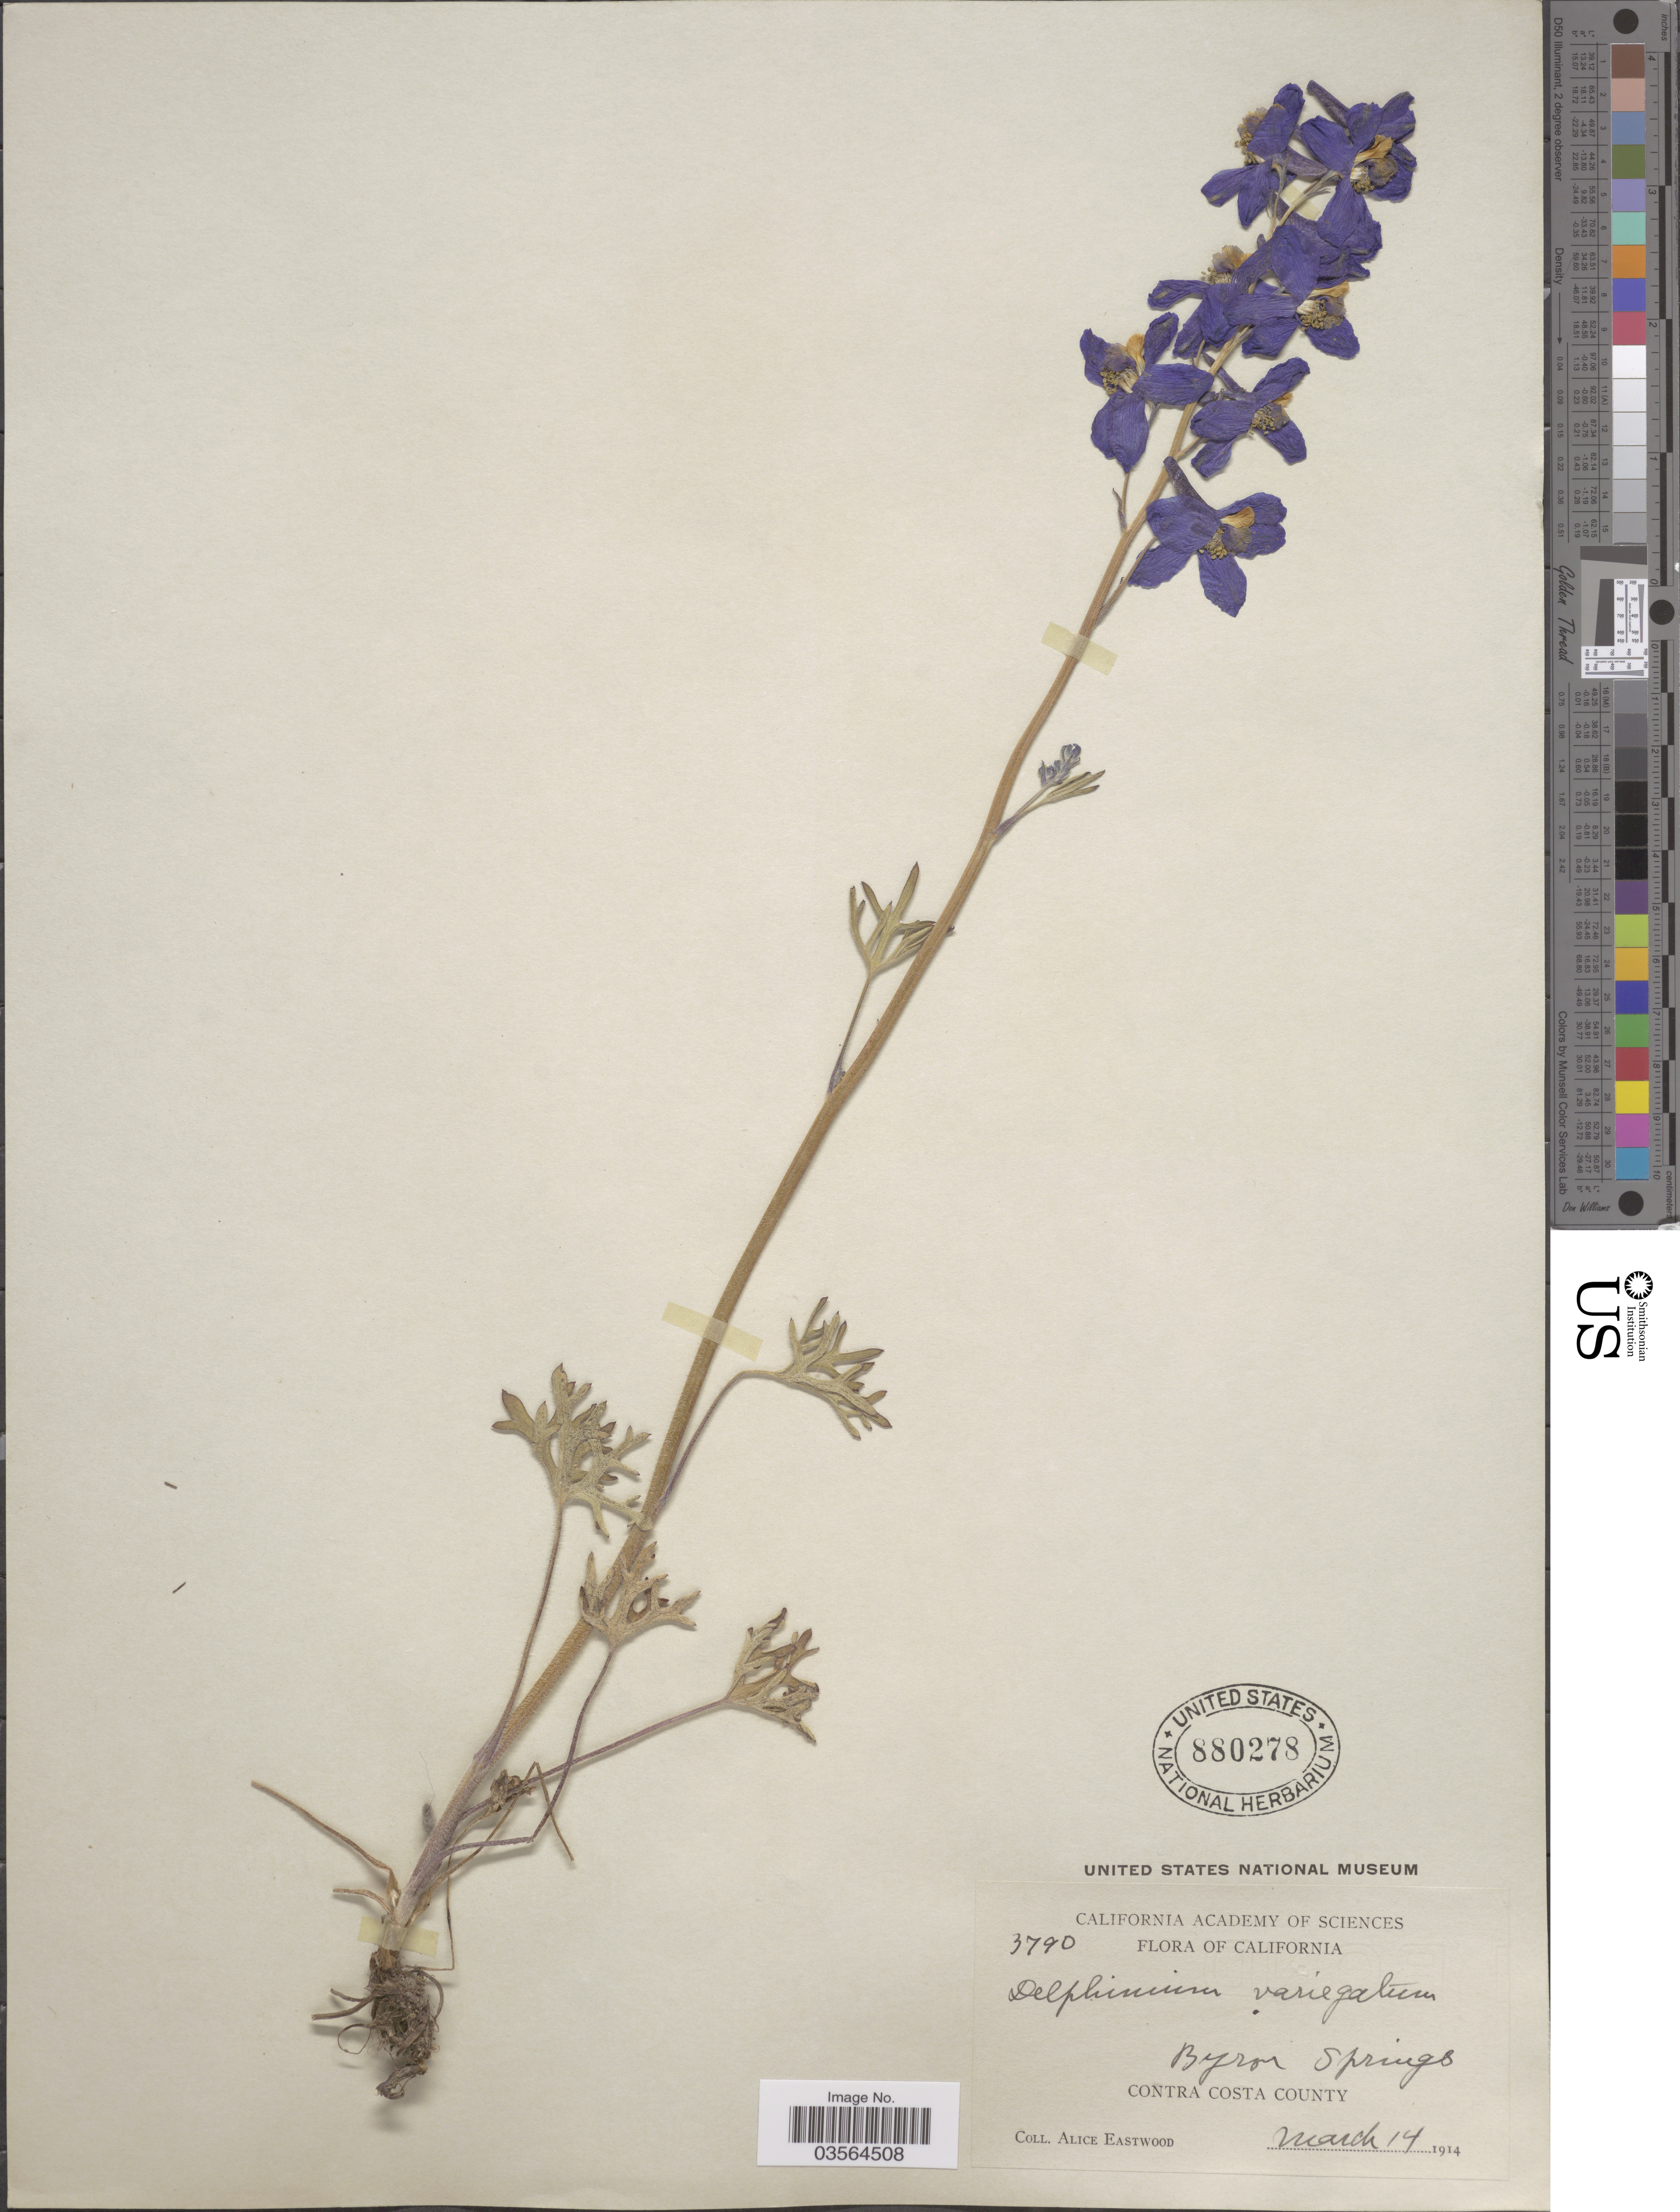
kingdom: Plantae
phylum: Tracheophyta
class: Magnoliopsida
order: Ranunculales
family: Ranunculaceae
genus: Delphinium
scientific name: Delphinium variegatum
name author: Torr. & A. Gray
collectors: A. Eastwood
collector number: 3790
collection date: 1914-03-14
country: United States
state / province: California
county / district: Contra Costa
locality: Byron Springs. Contra Costa County.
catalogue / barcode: US 880278